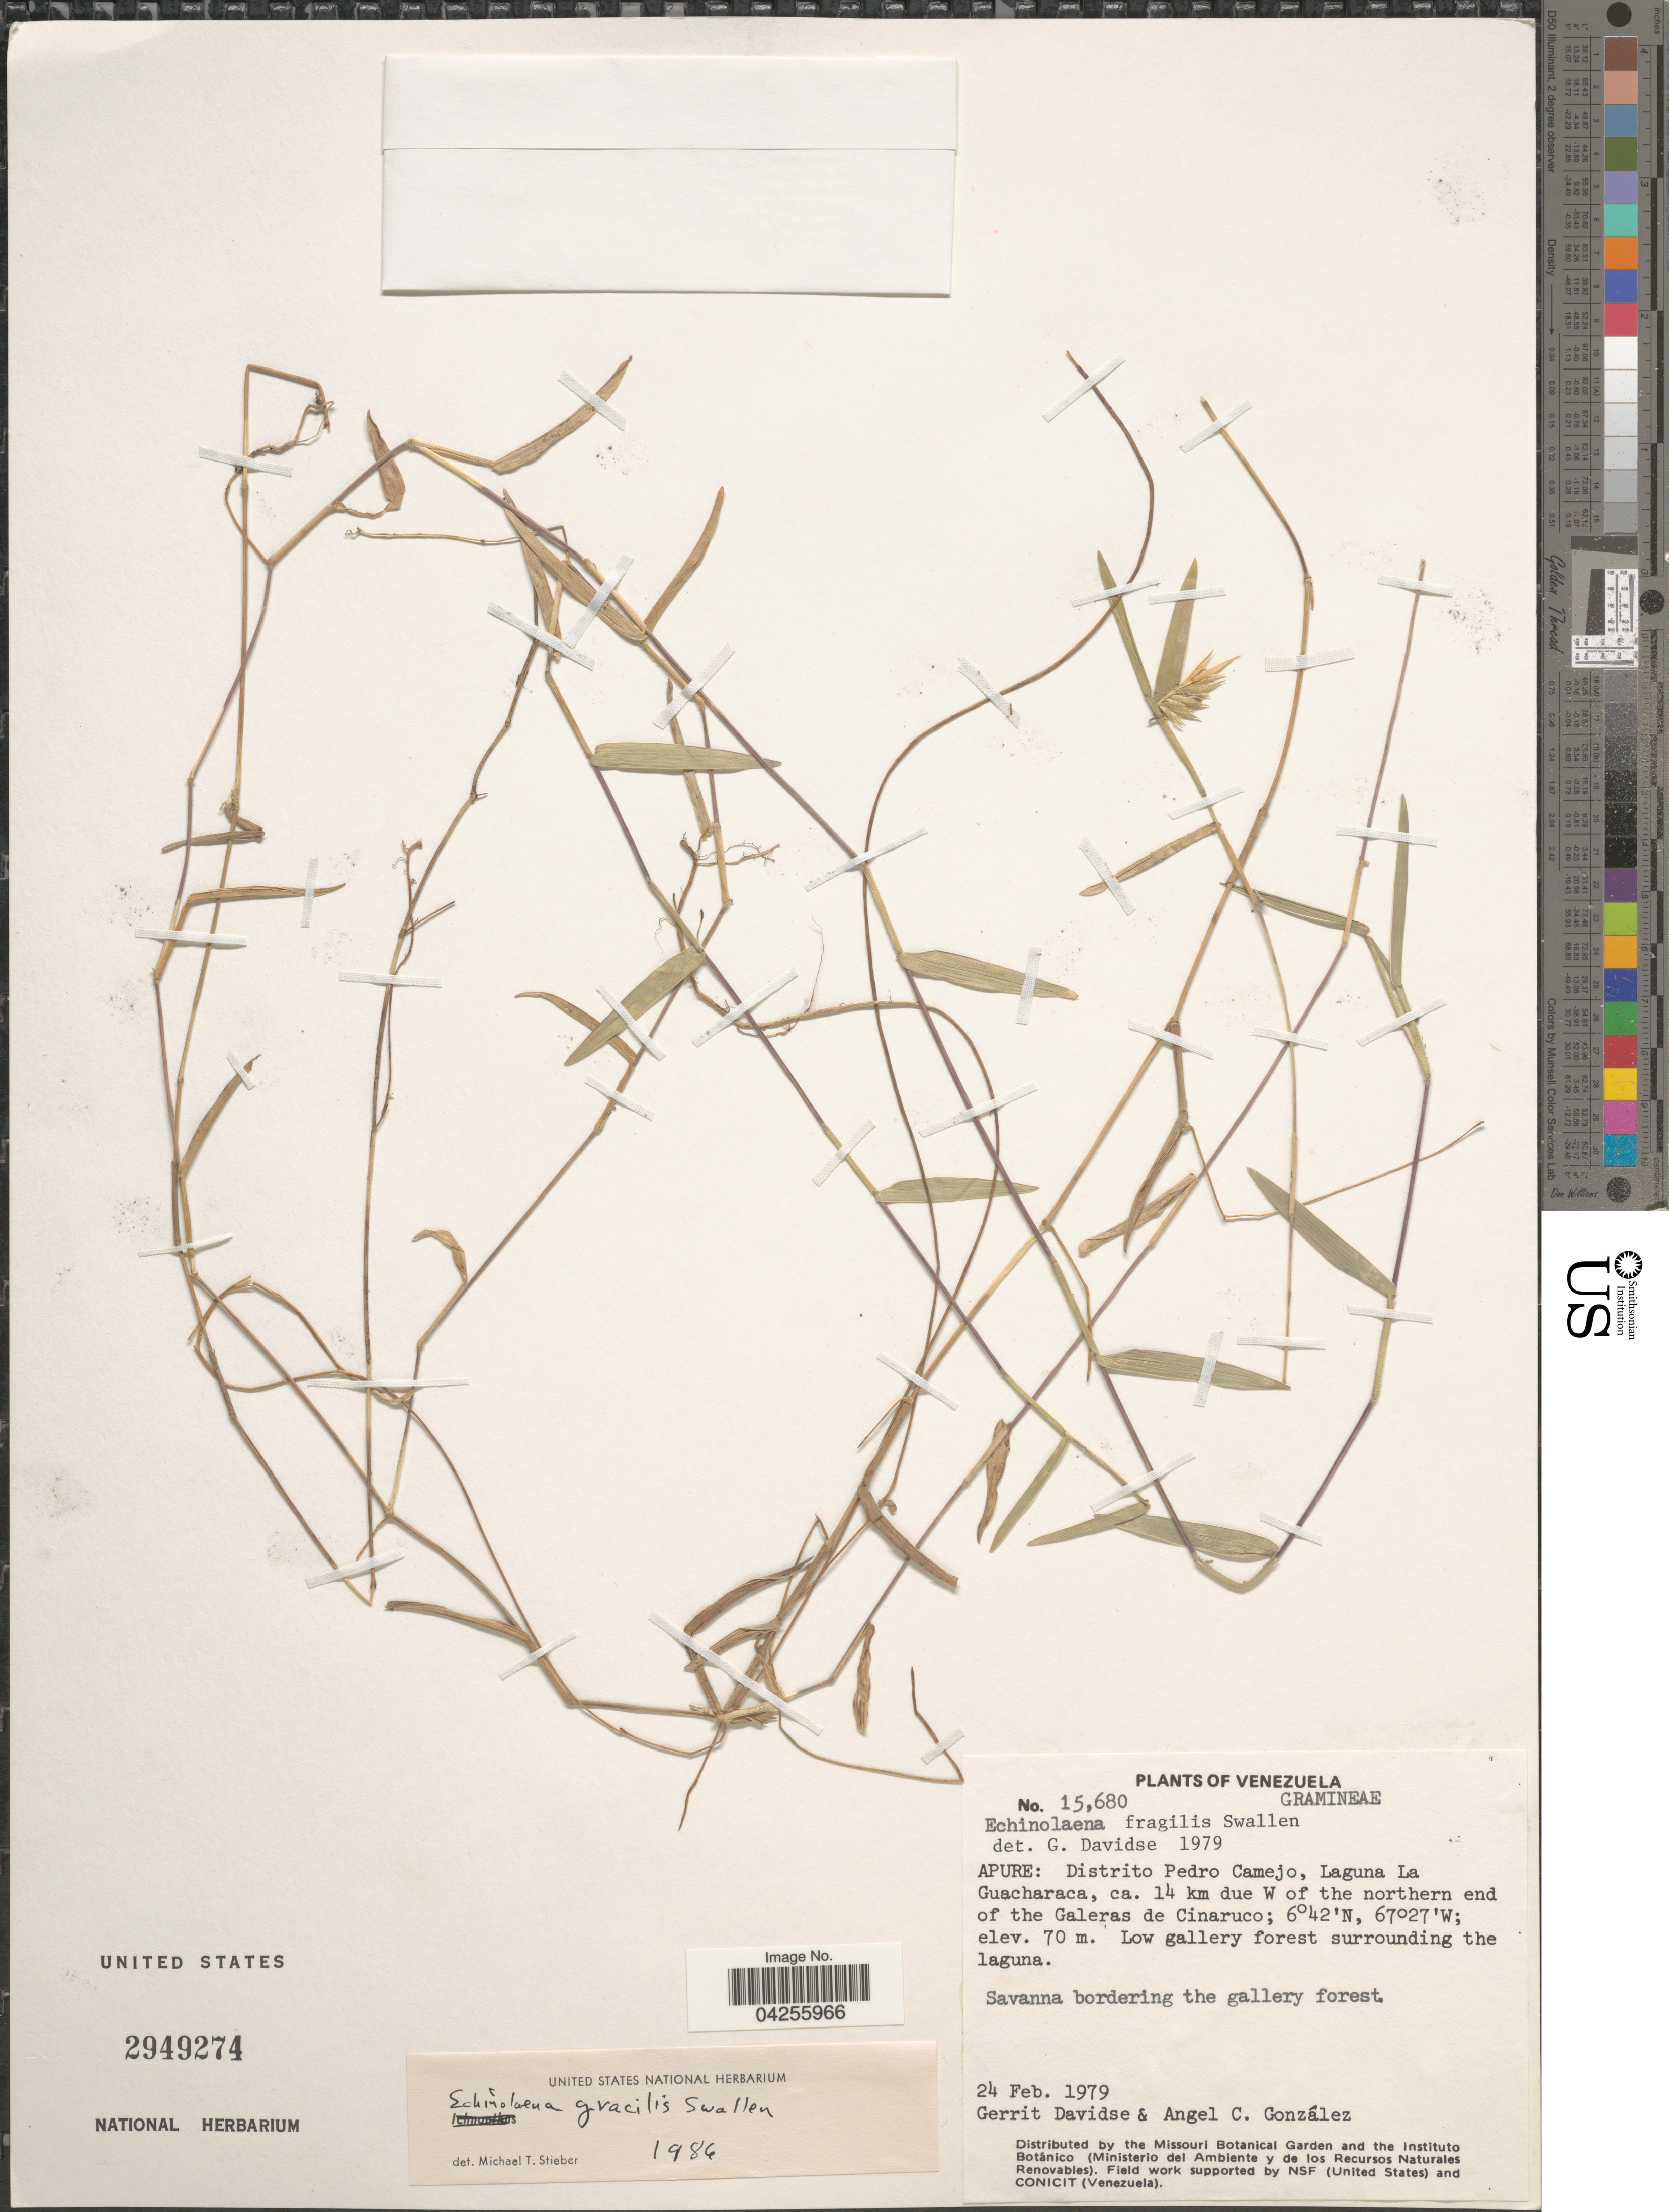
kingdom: Plantae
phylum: Tracheophyta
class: Liliopsida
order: Poales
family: Poaceae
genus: Echinolaena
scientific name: Echinolaena gracilis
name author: Swallen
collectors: G. Davidse & A. C. González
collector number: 15,680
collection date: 1979-02-24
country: Venezuela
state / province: Apure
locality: Distrito Pedro Camejo, Laguna La Guacharaca, ca. 14 km due W of the northern end of the Galeras do Cinaruco.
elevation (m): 70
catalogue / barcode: US 2949274